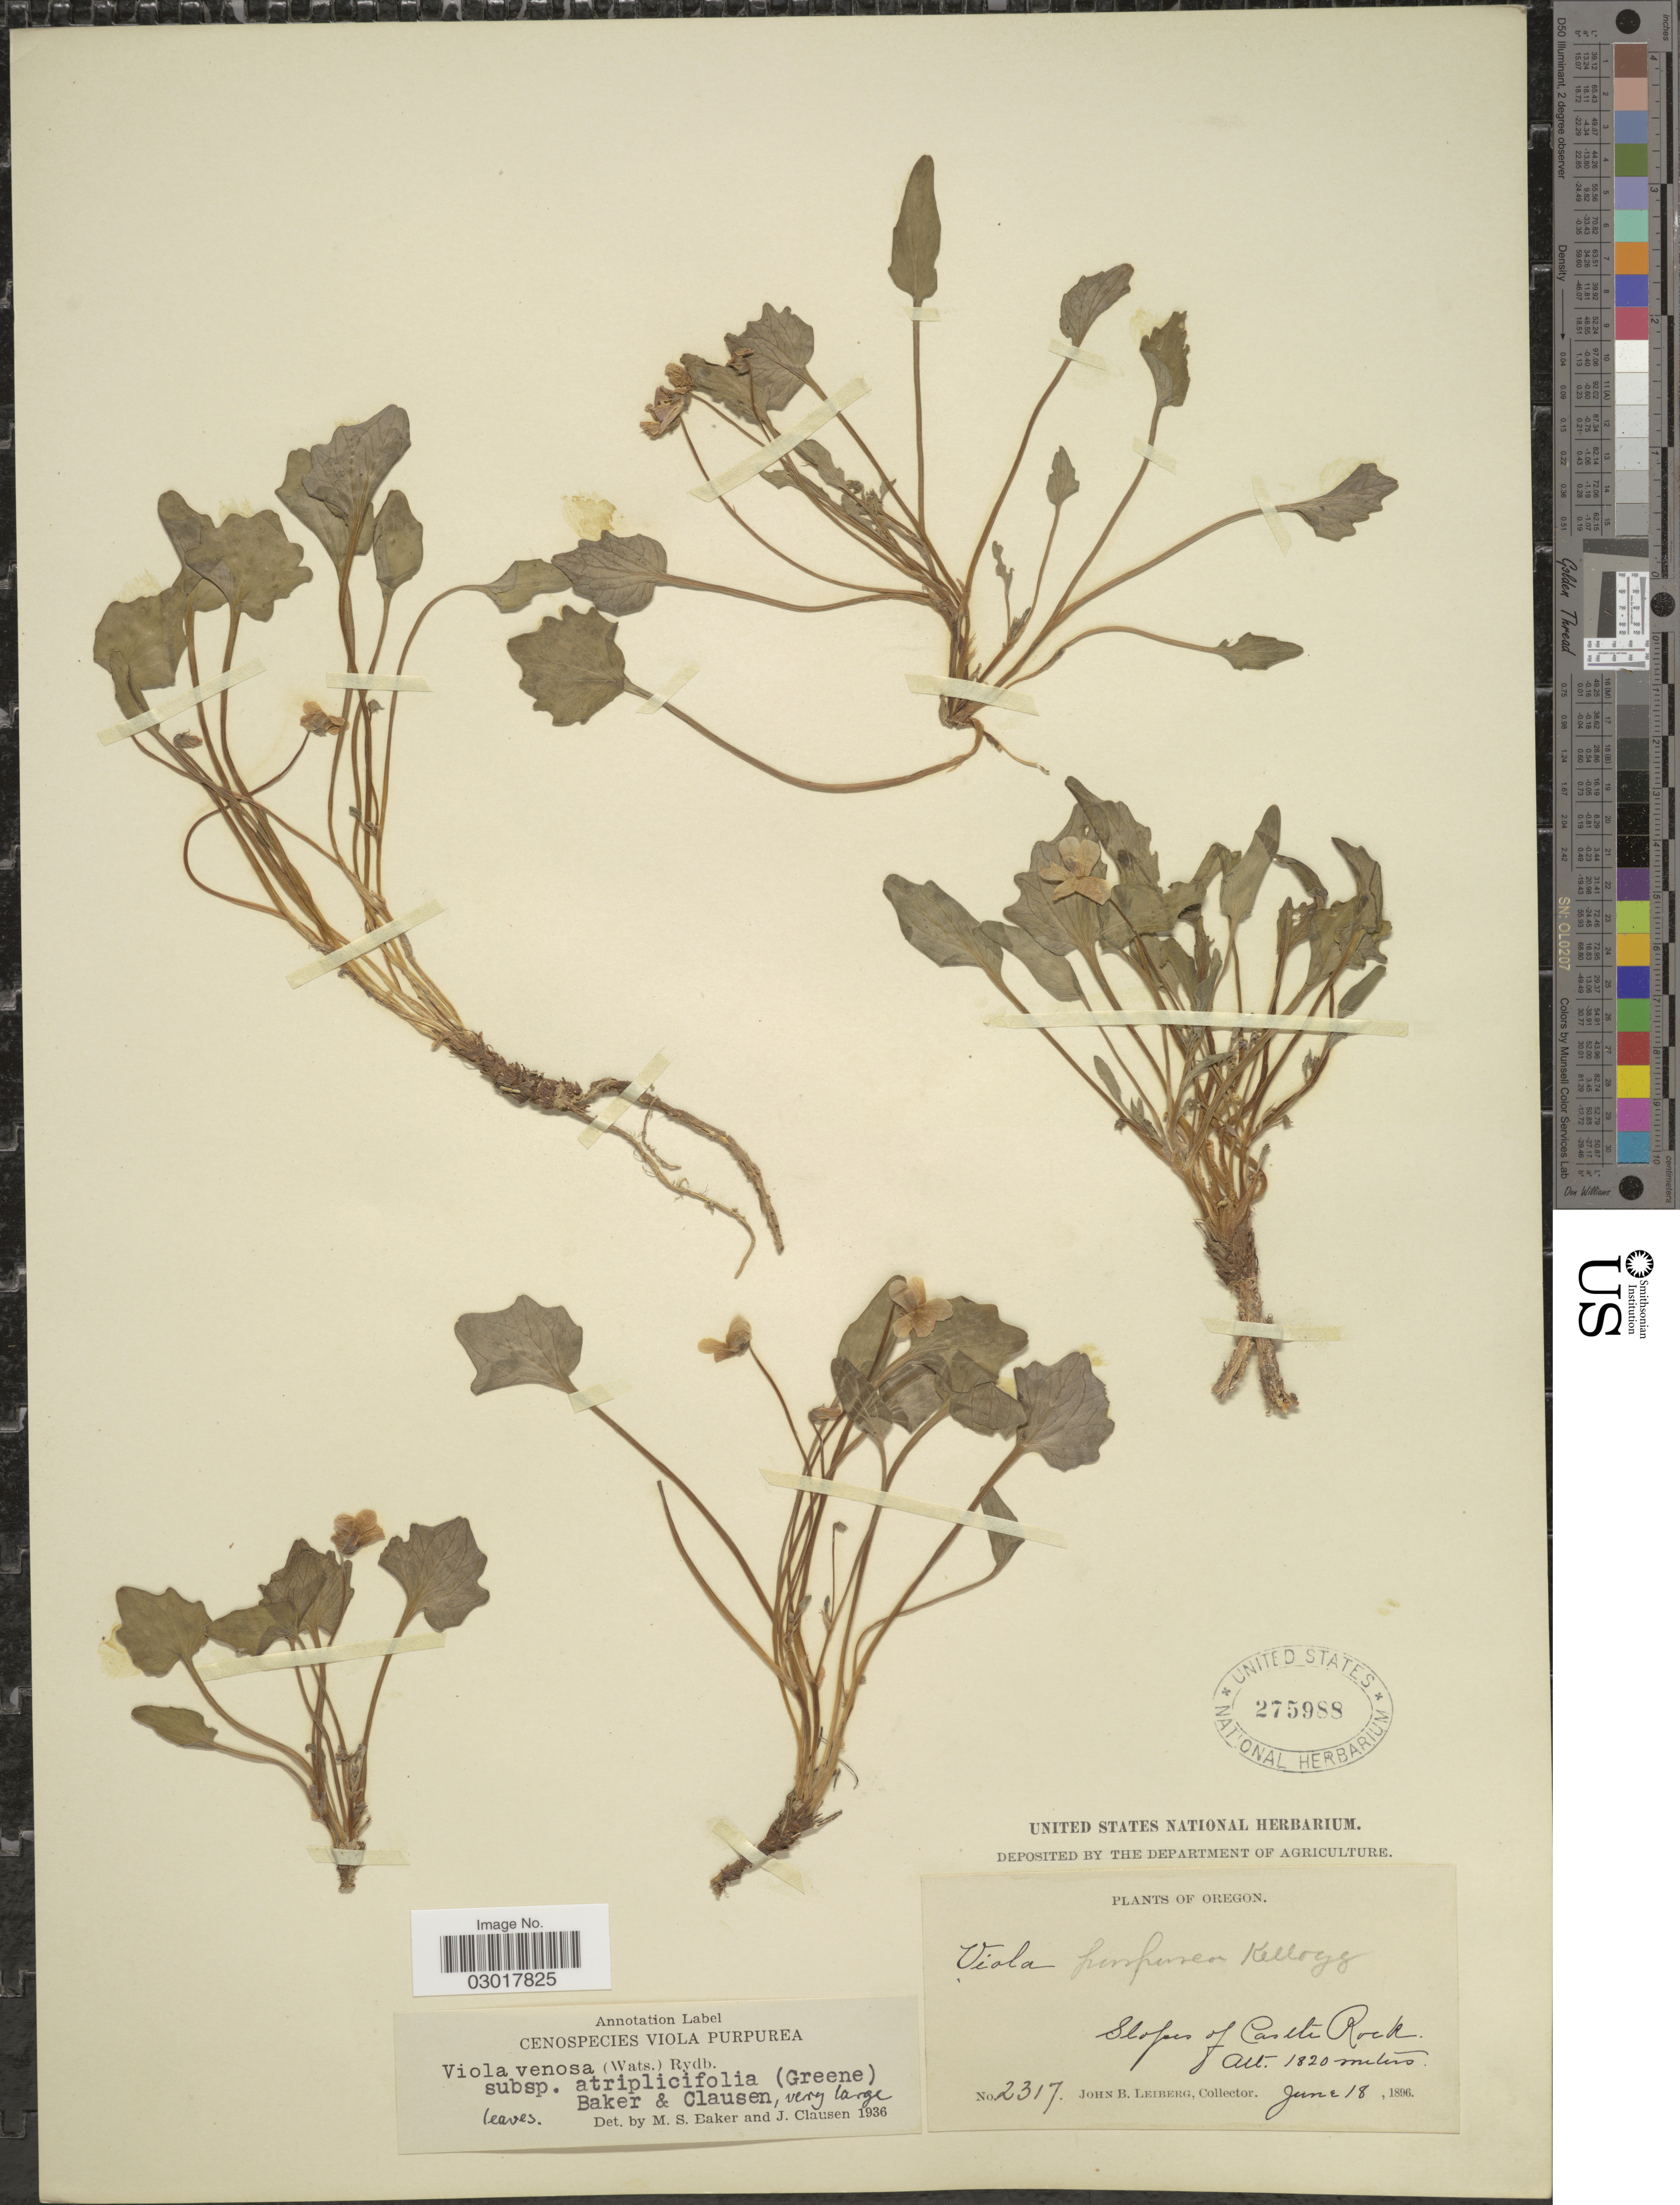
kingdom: Plantae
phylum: Tracheophyta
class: Magnoliopsida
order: Malpighiales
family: Violaceae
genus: Viola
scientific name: Viola venosa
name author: (S. Watson) Rydb.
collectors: J. B. Leiberg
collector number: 2317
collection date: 1896-06-18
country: United States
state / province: Oregon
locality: Slopes of Castle Rock.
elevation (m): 1820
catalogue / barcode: US 275988